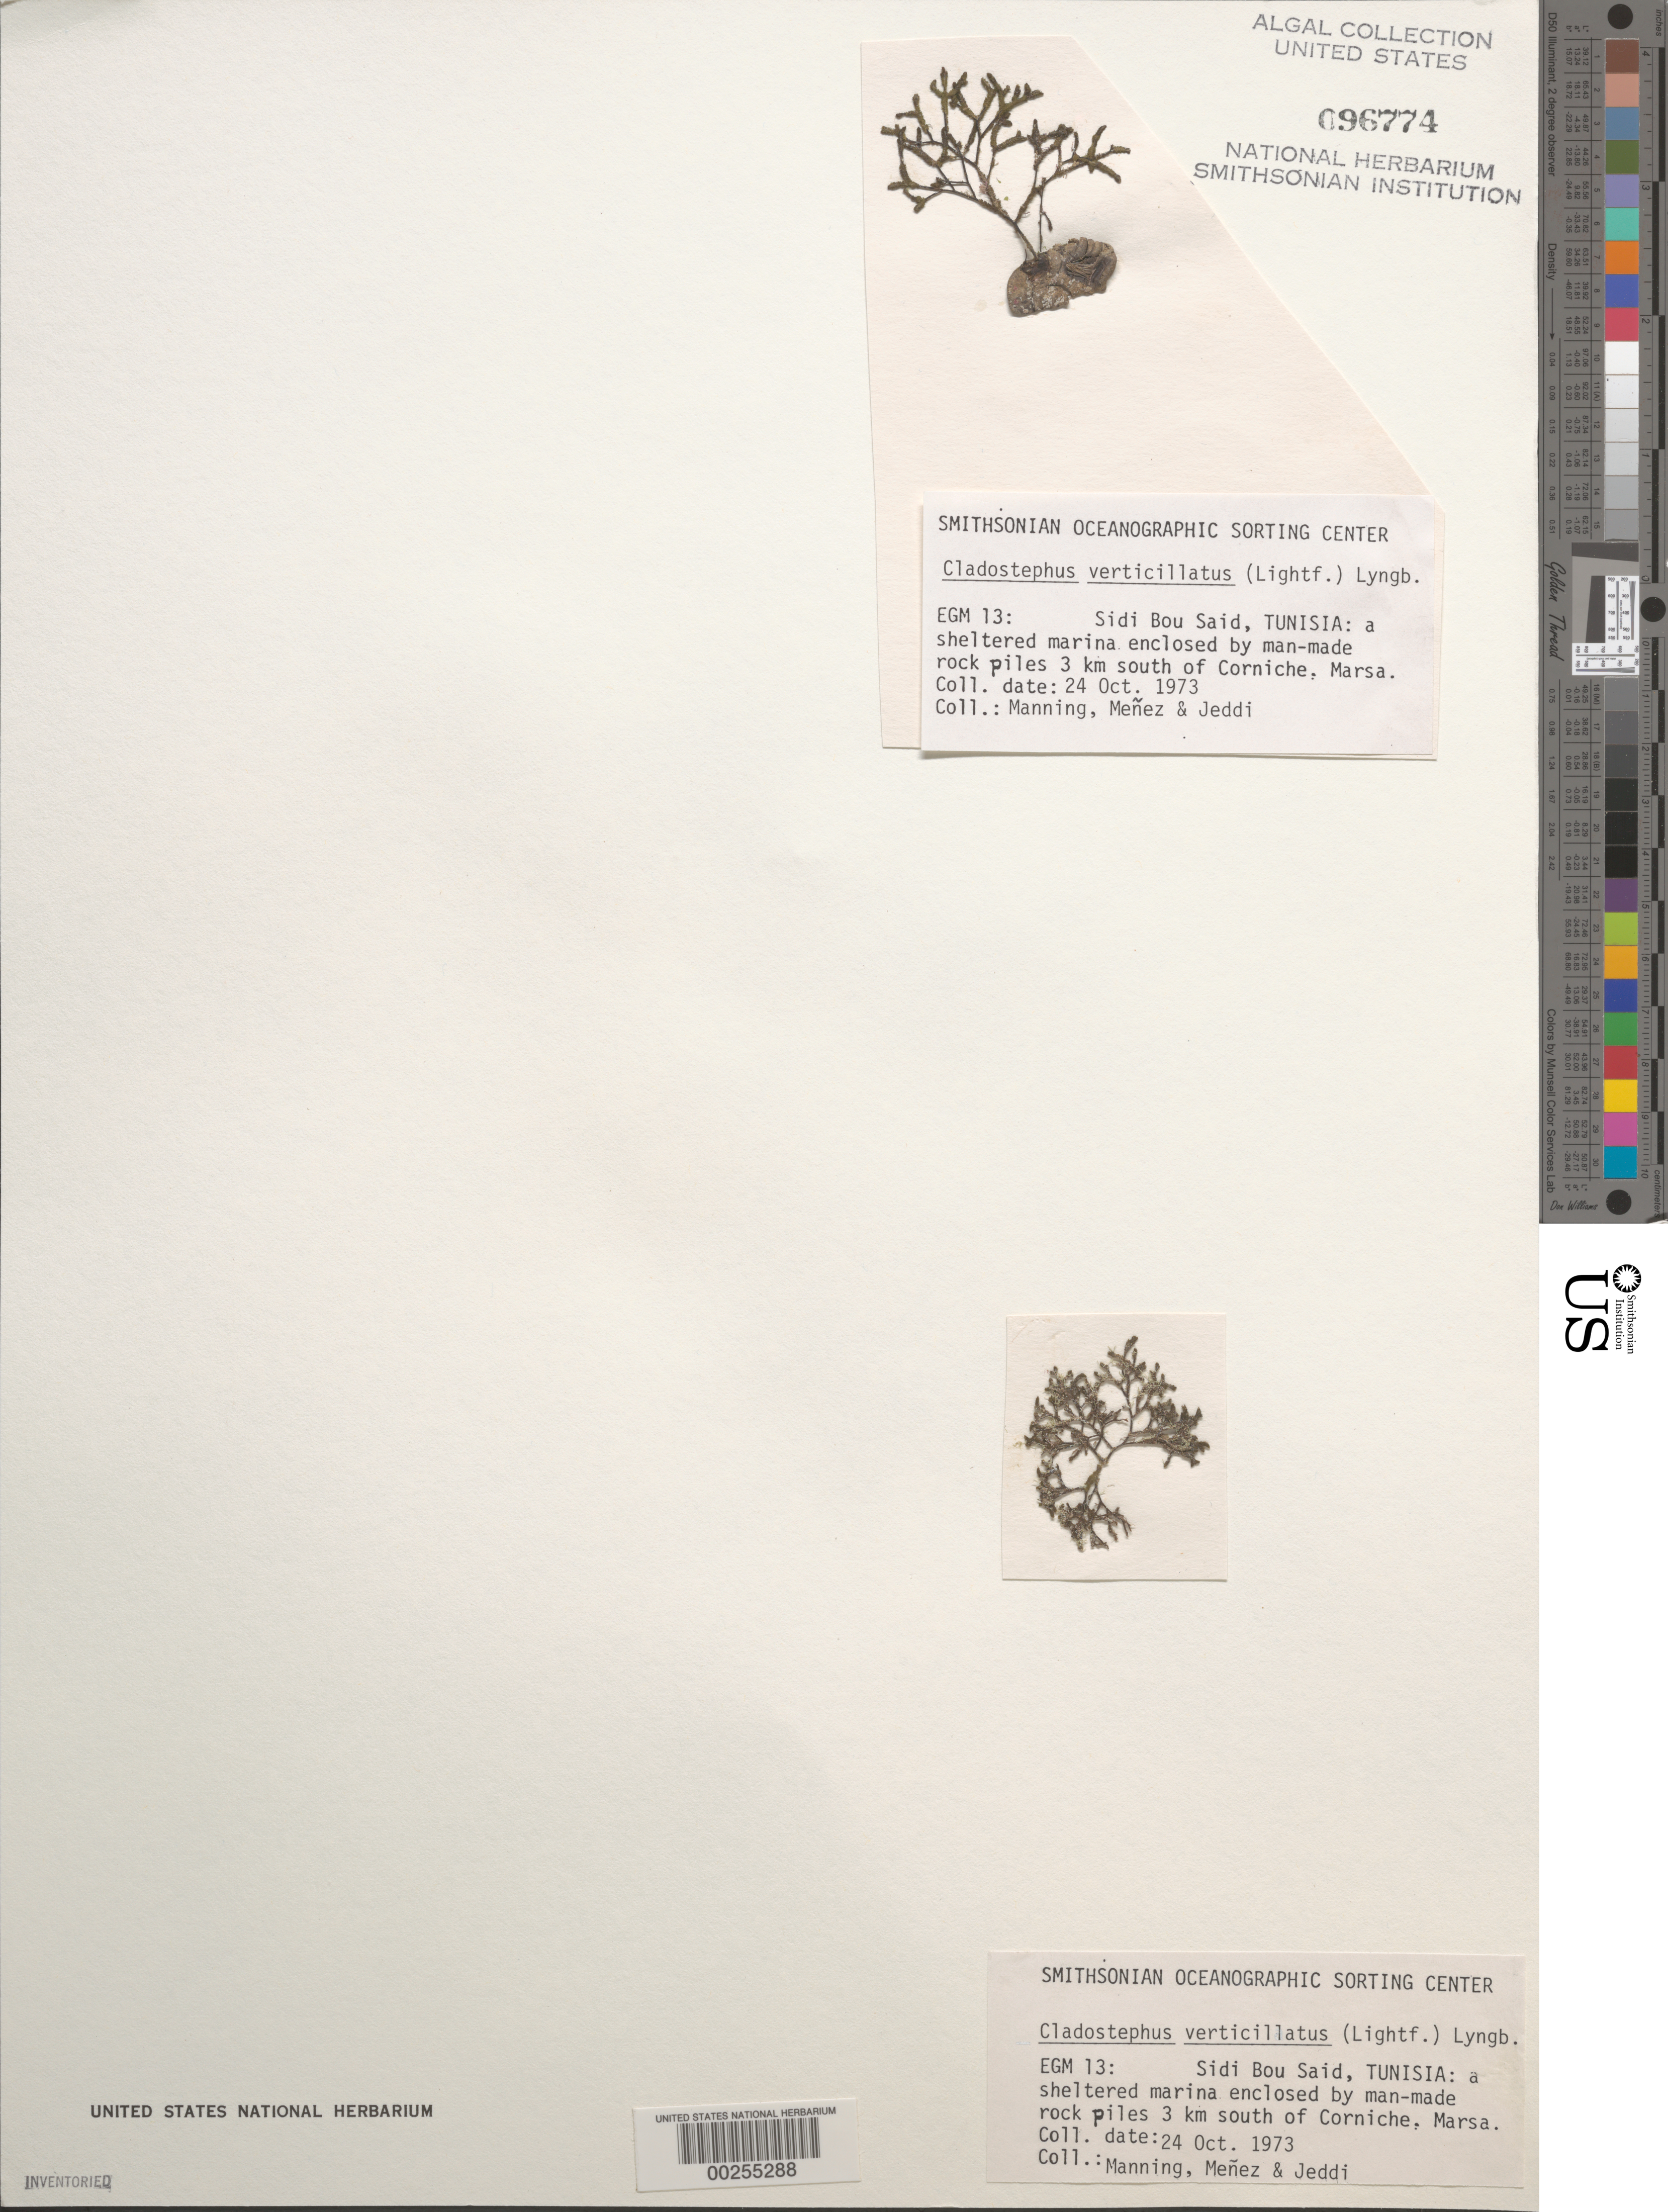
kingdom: Chromista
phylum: Ochrophyta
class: Phaeophyceae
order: Sphacelariales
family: Cladostephaceae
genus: Cladostephus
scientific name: Cladostephus hirsutus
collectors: R. Manning, Meñez & -. Jeddi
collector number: EGM 13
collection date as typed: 24 Oct 1973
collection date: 1973-10-24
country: Tunisia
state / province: Tunis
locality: Sidi bou said, three km south of corniche, la marsa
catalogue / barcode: US 96774